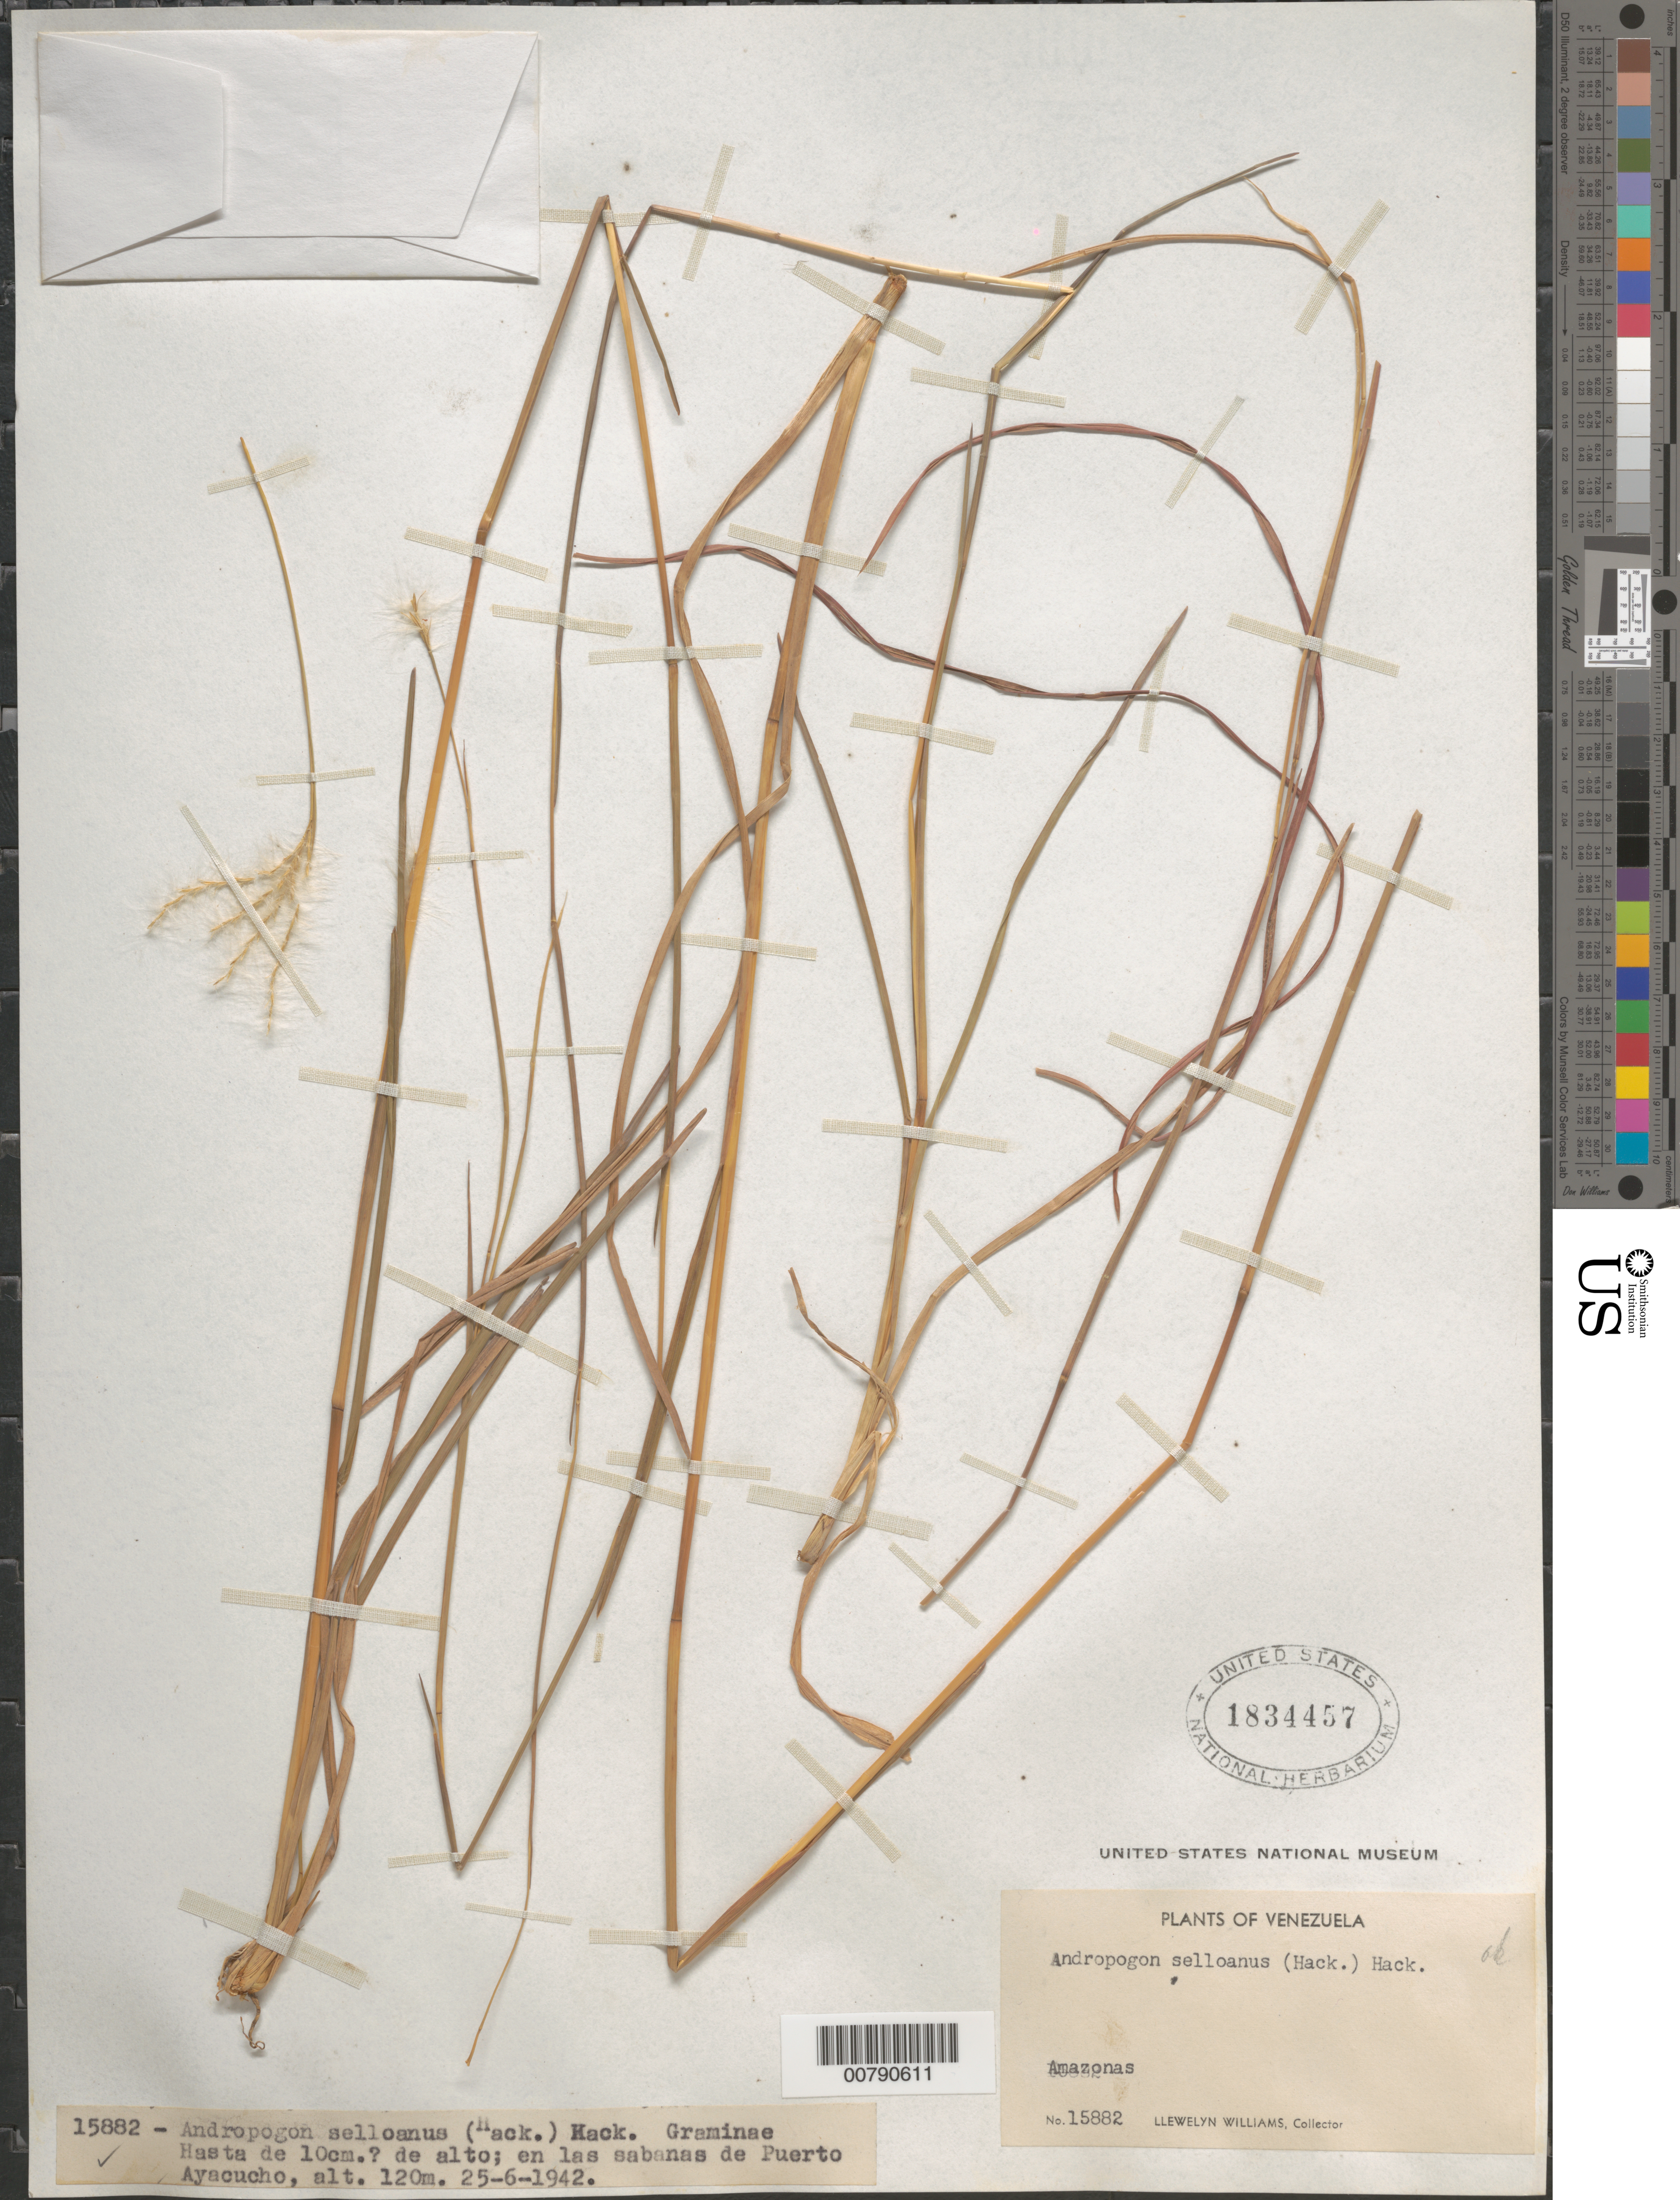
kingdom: Plantae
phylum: Tracheophyta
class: Liliopsida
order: Poales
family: Poaceae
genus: Andropogon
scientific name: Andropogon selloanus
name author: (Hack.) Hack.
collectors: Ll. Williams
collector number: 15882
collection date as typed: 25-Jun-42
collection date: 1942-06-25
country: Venezuela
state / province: Amazonas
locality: Puerto Ayacucho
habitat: Sabanas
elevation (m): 120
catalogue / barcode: US 1834457